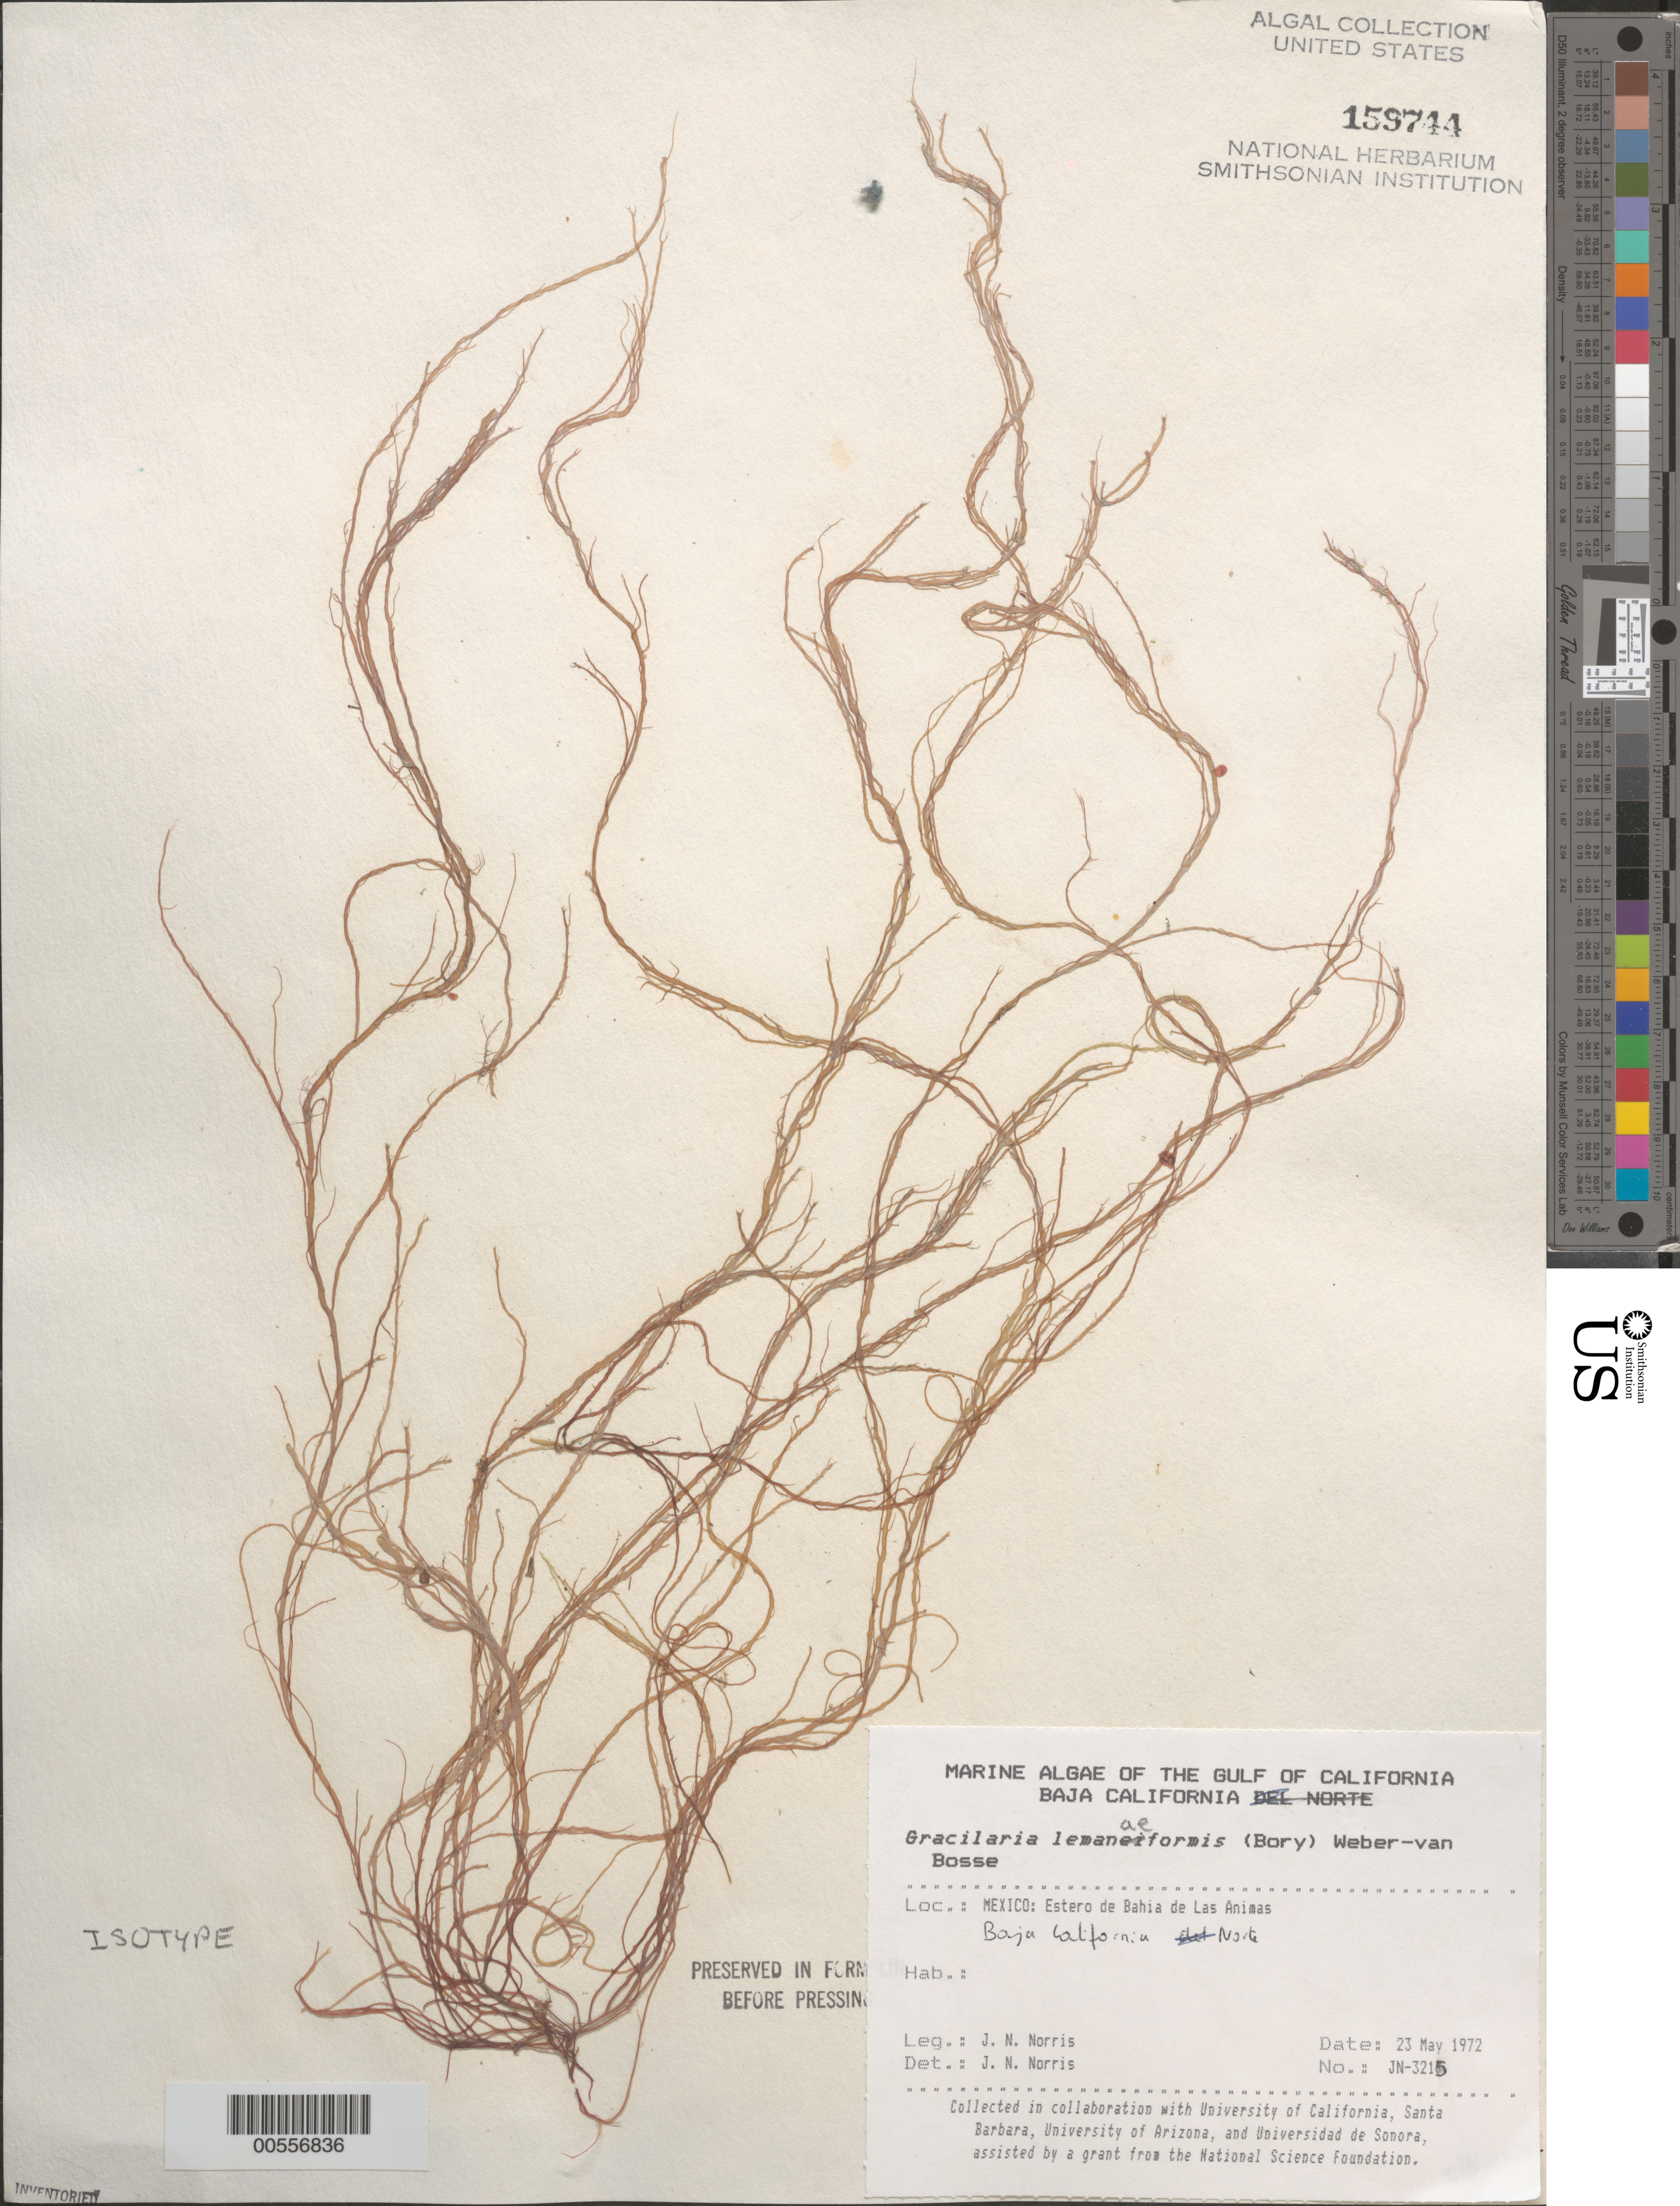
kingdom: Plantae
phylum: Rhodophyta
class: Florideophyceae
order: Gracilariales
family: Gracilariaceae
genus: Gracilariopsis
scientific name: Gracilariopsis lemaneiformis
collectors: J. N. Norris & K. E. Bucher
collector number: JN-3215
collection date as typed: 23 May 1972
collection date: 1972-05-23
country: Mexico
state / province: Baja California Norte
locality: Estero de Bahia de las Animas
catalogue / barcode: US 159744